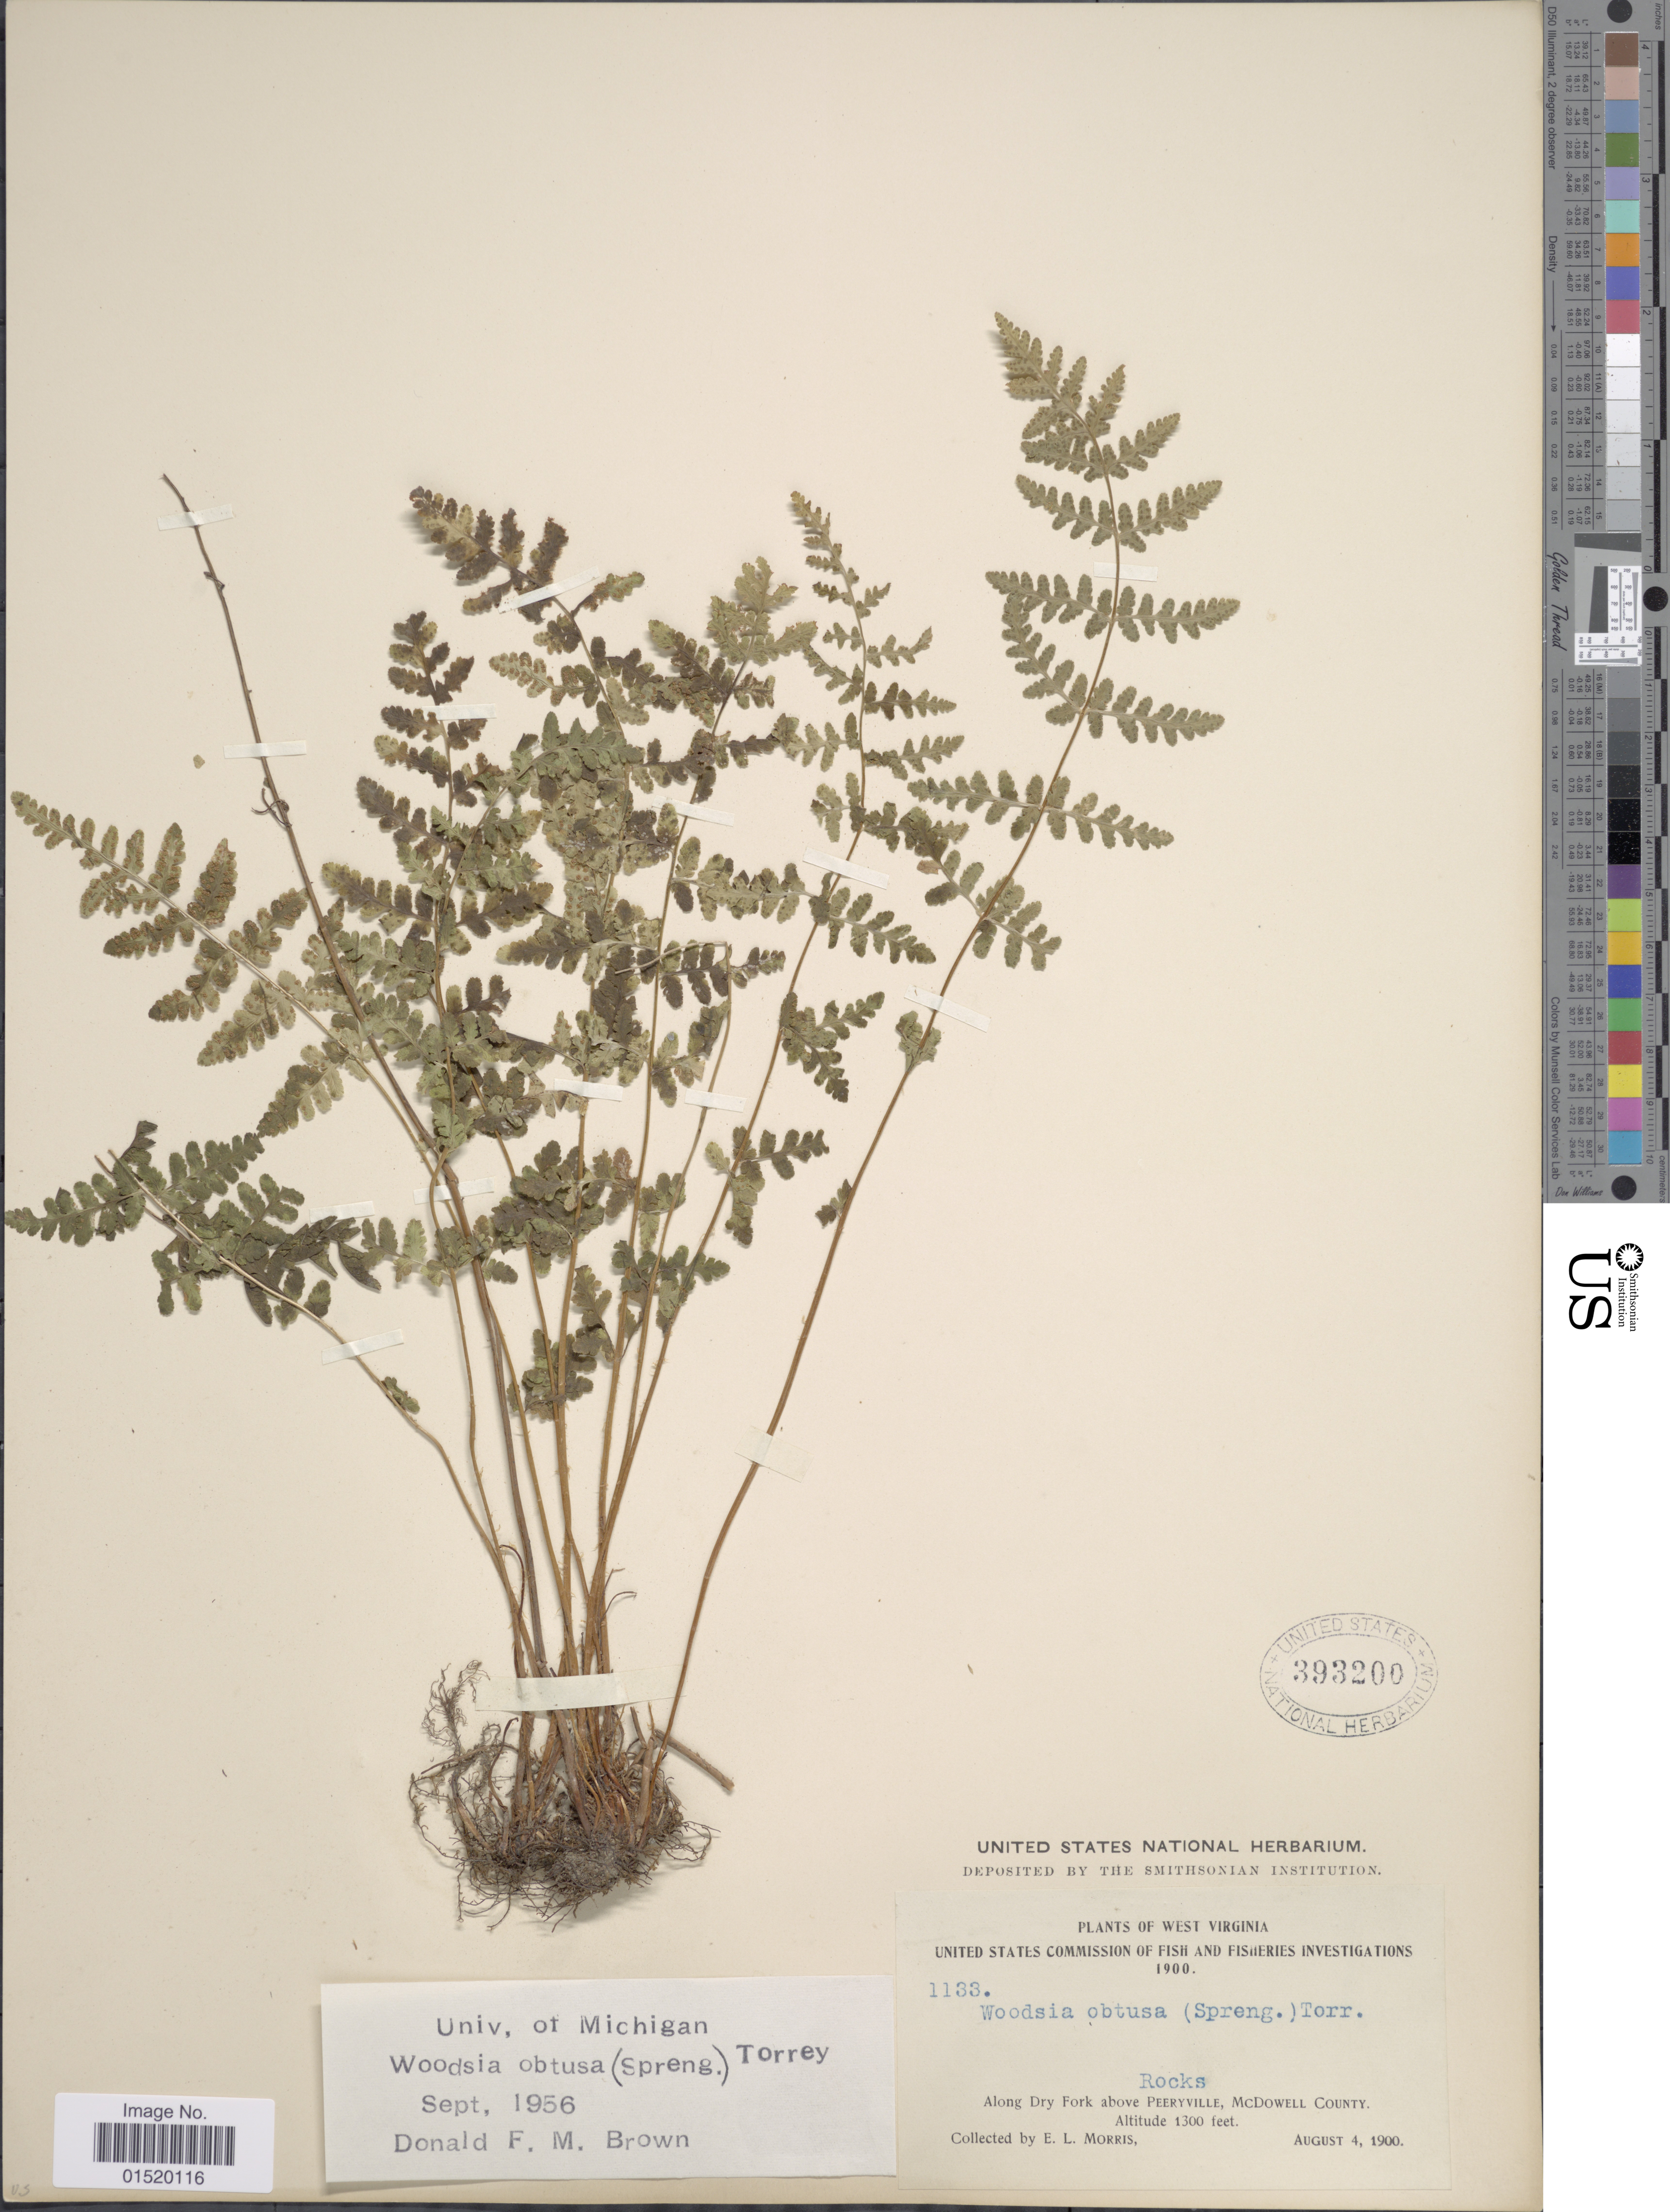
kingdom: Plantae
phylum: Tracheophyta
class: Polypodiopsida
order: Polypodiales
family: Woodsiaceae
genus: Woodsia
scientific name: Woodsia obtusa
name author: (Spreng.) Torr.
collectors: E. Morris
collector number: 1133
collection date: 1900-08-04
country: United States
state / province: West Virginia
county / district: McDowell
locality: Along Dry Fork above Peeryville, McDowell County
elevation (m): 396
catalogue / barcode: US 393200